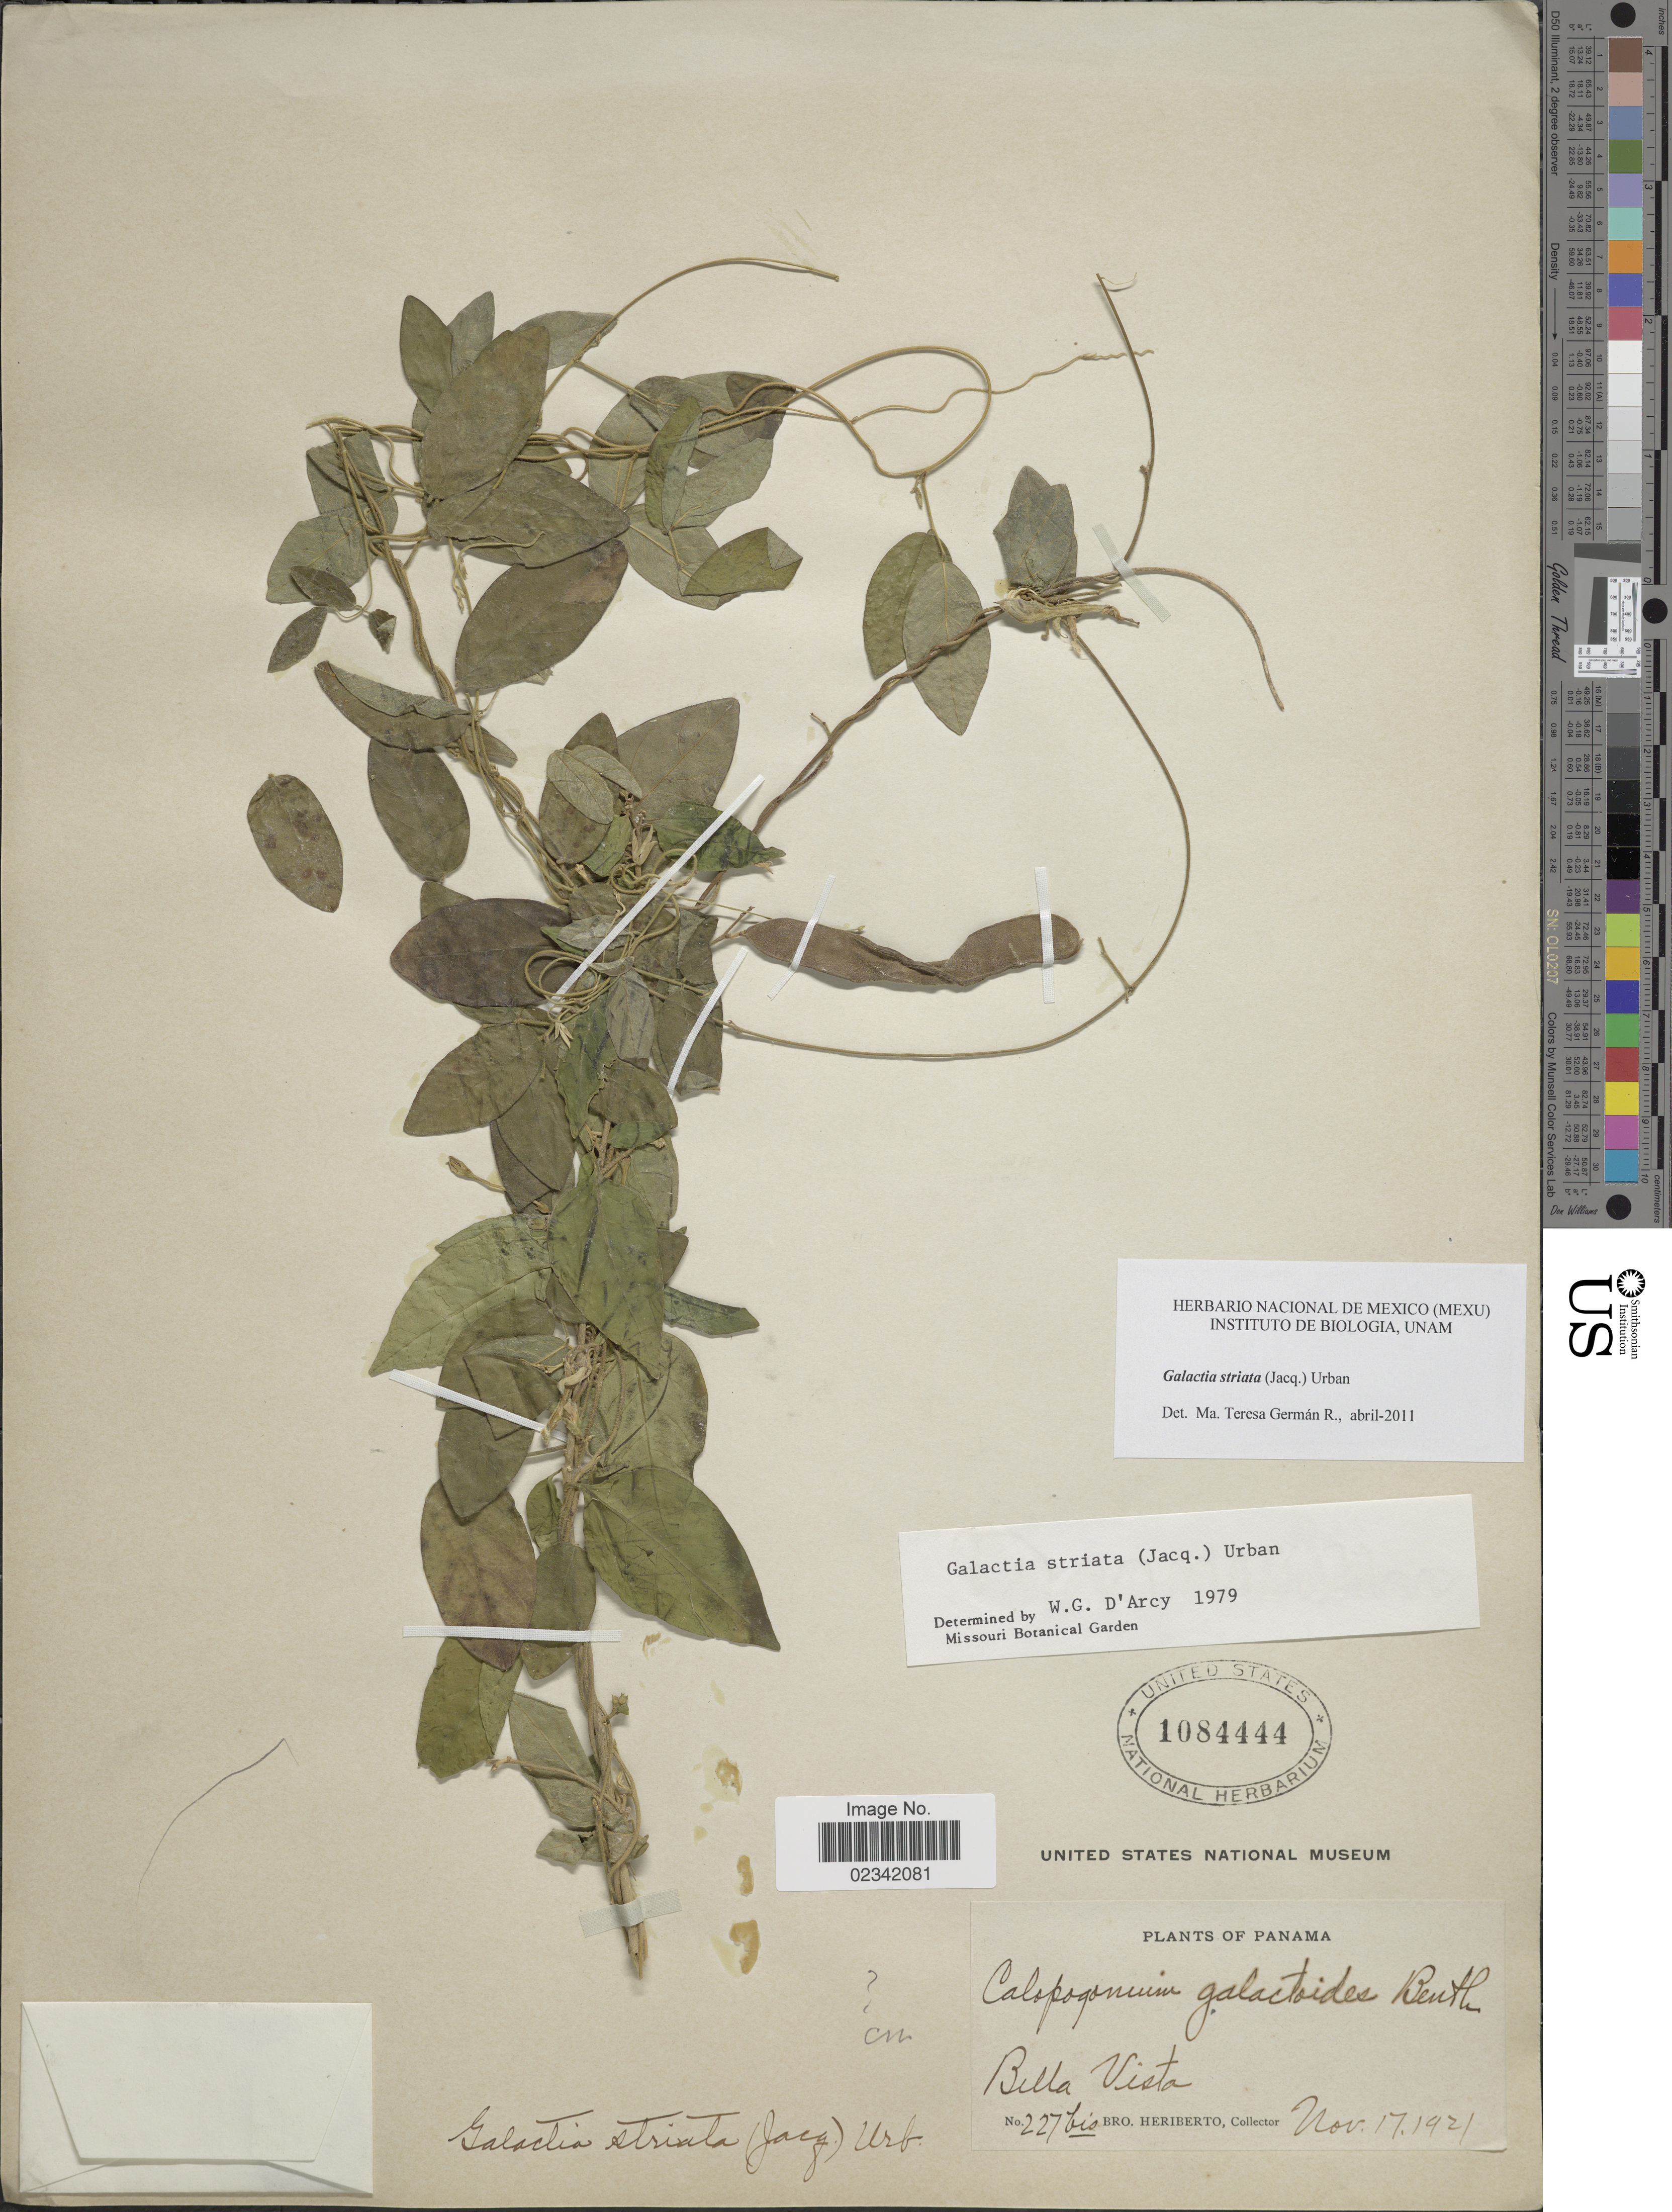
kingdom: Plantae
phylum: Tracheophyta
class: Magnoliopsida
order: Fabales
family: Fabaceae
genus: Galactia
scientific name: Galactia striata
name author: (Jacq.) Urb.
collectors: B. Heriberto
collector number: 227bis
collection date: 1921-11-17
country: Panama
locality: Bella Vista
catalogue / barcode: US 1084444